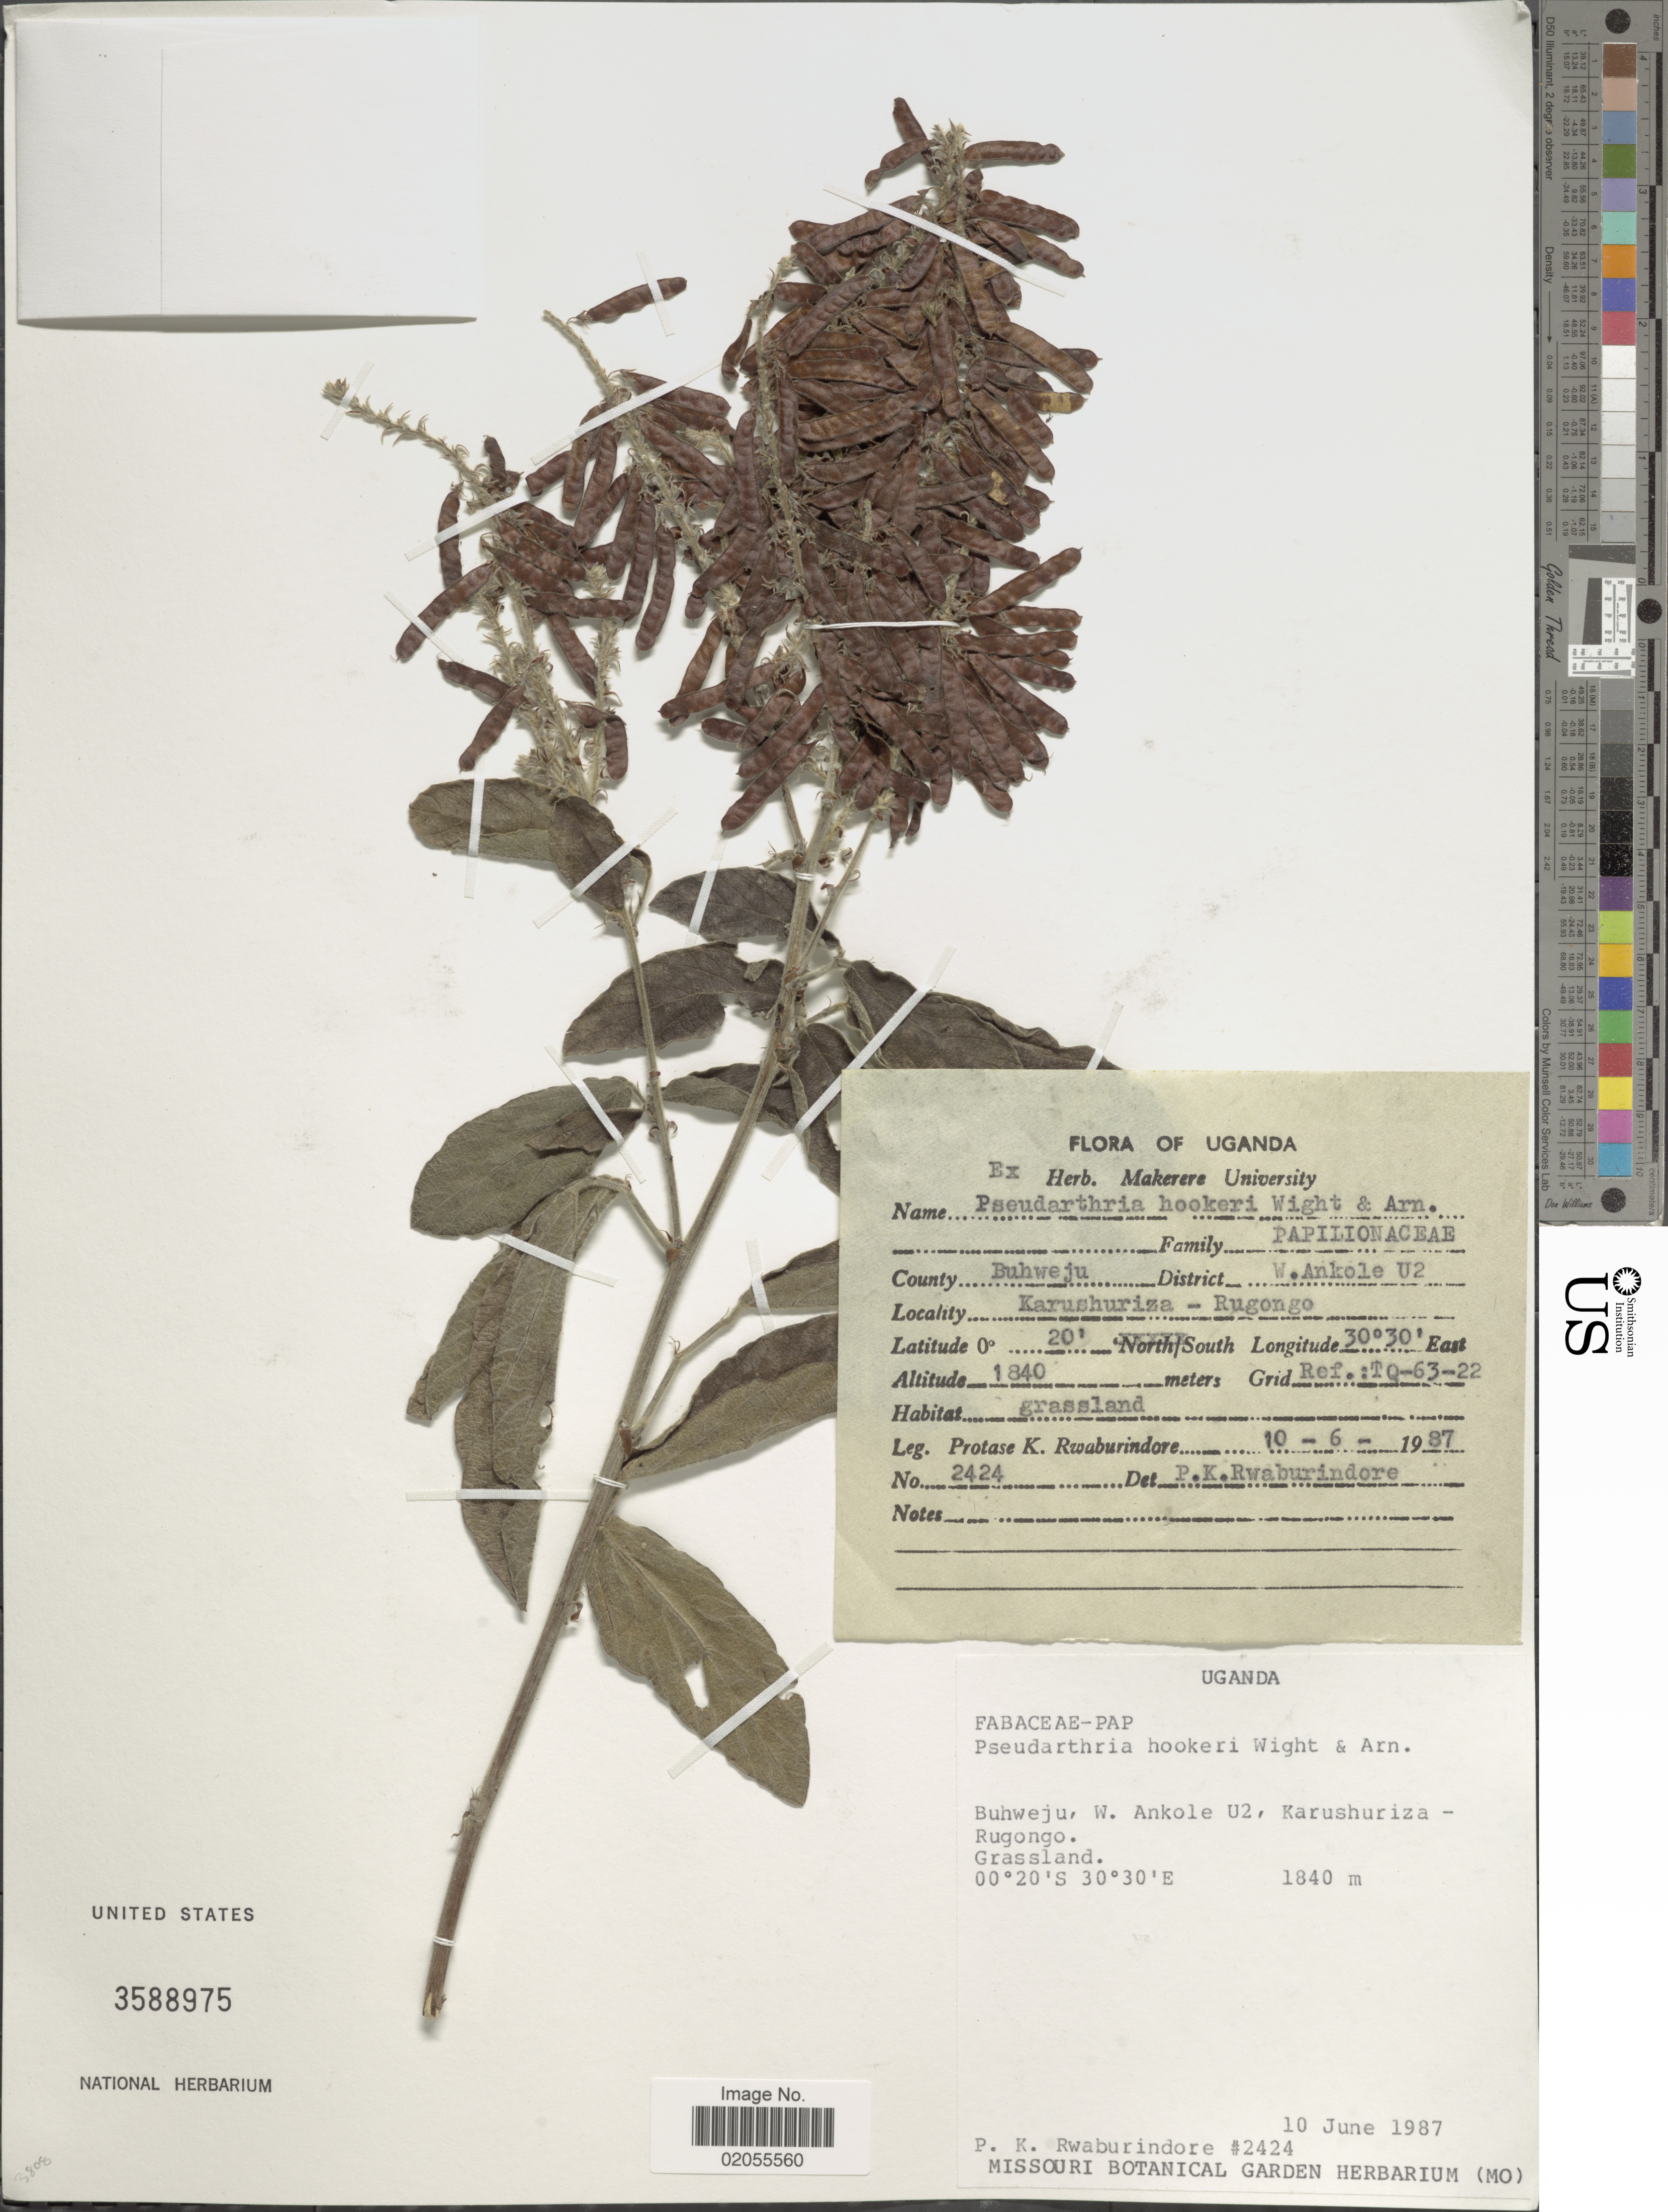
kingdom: Plantae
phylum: Tracheophyta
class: Magnoliopsida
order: Fabales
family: Fabaceae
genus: Pseudarthria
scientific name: Pseudarthria hookeri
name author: Wight & Arn.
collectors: P. Rwaburindore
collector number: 2424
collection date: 1987-06-10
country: Uganda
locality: Buhweju, W. Ankole U2, Karushuriza, Rugongo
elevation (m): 1840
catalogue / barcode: US 3588975